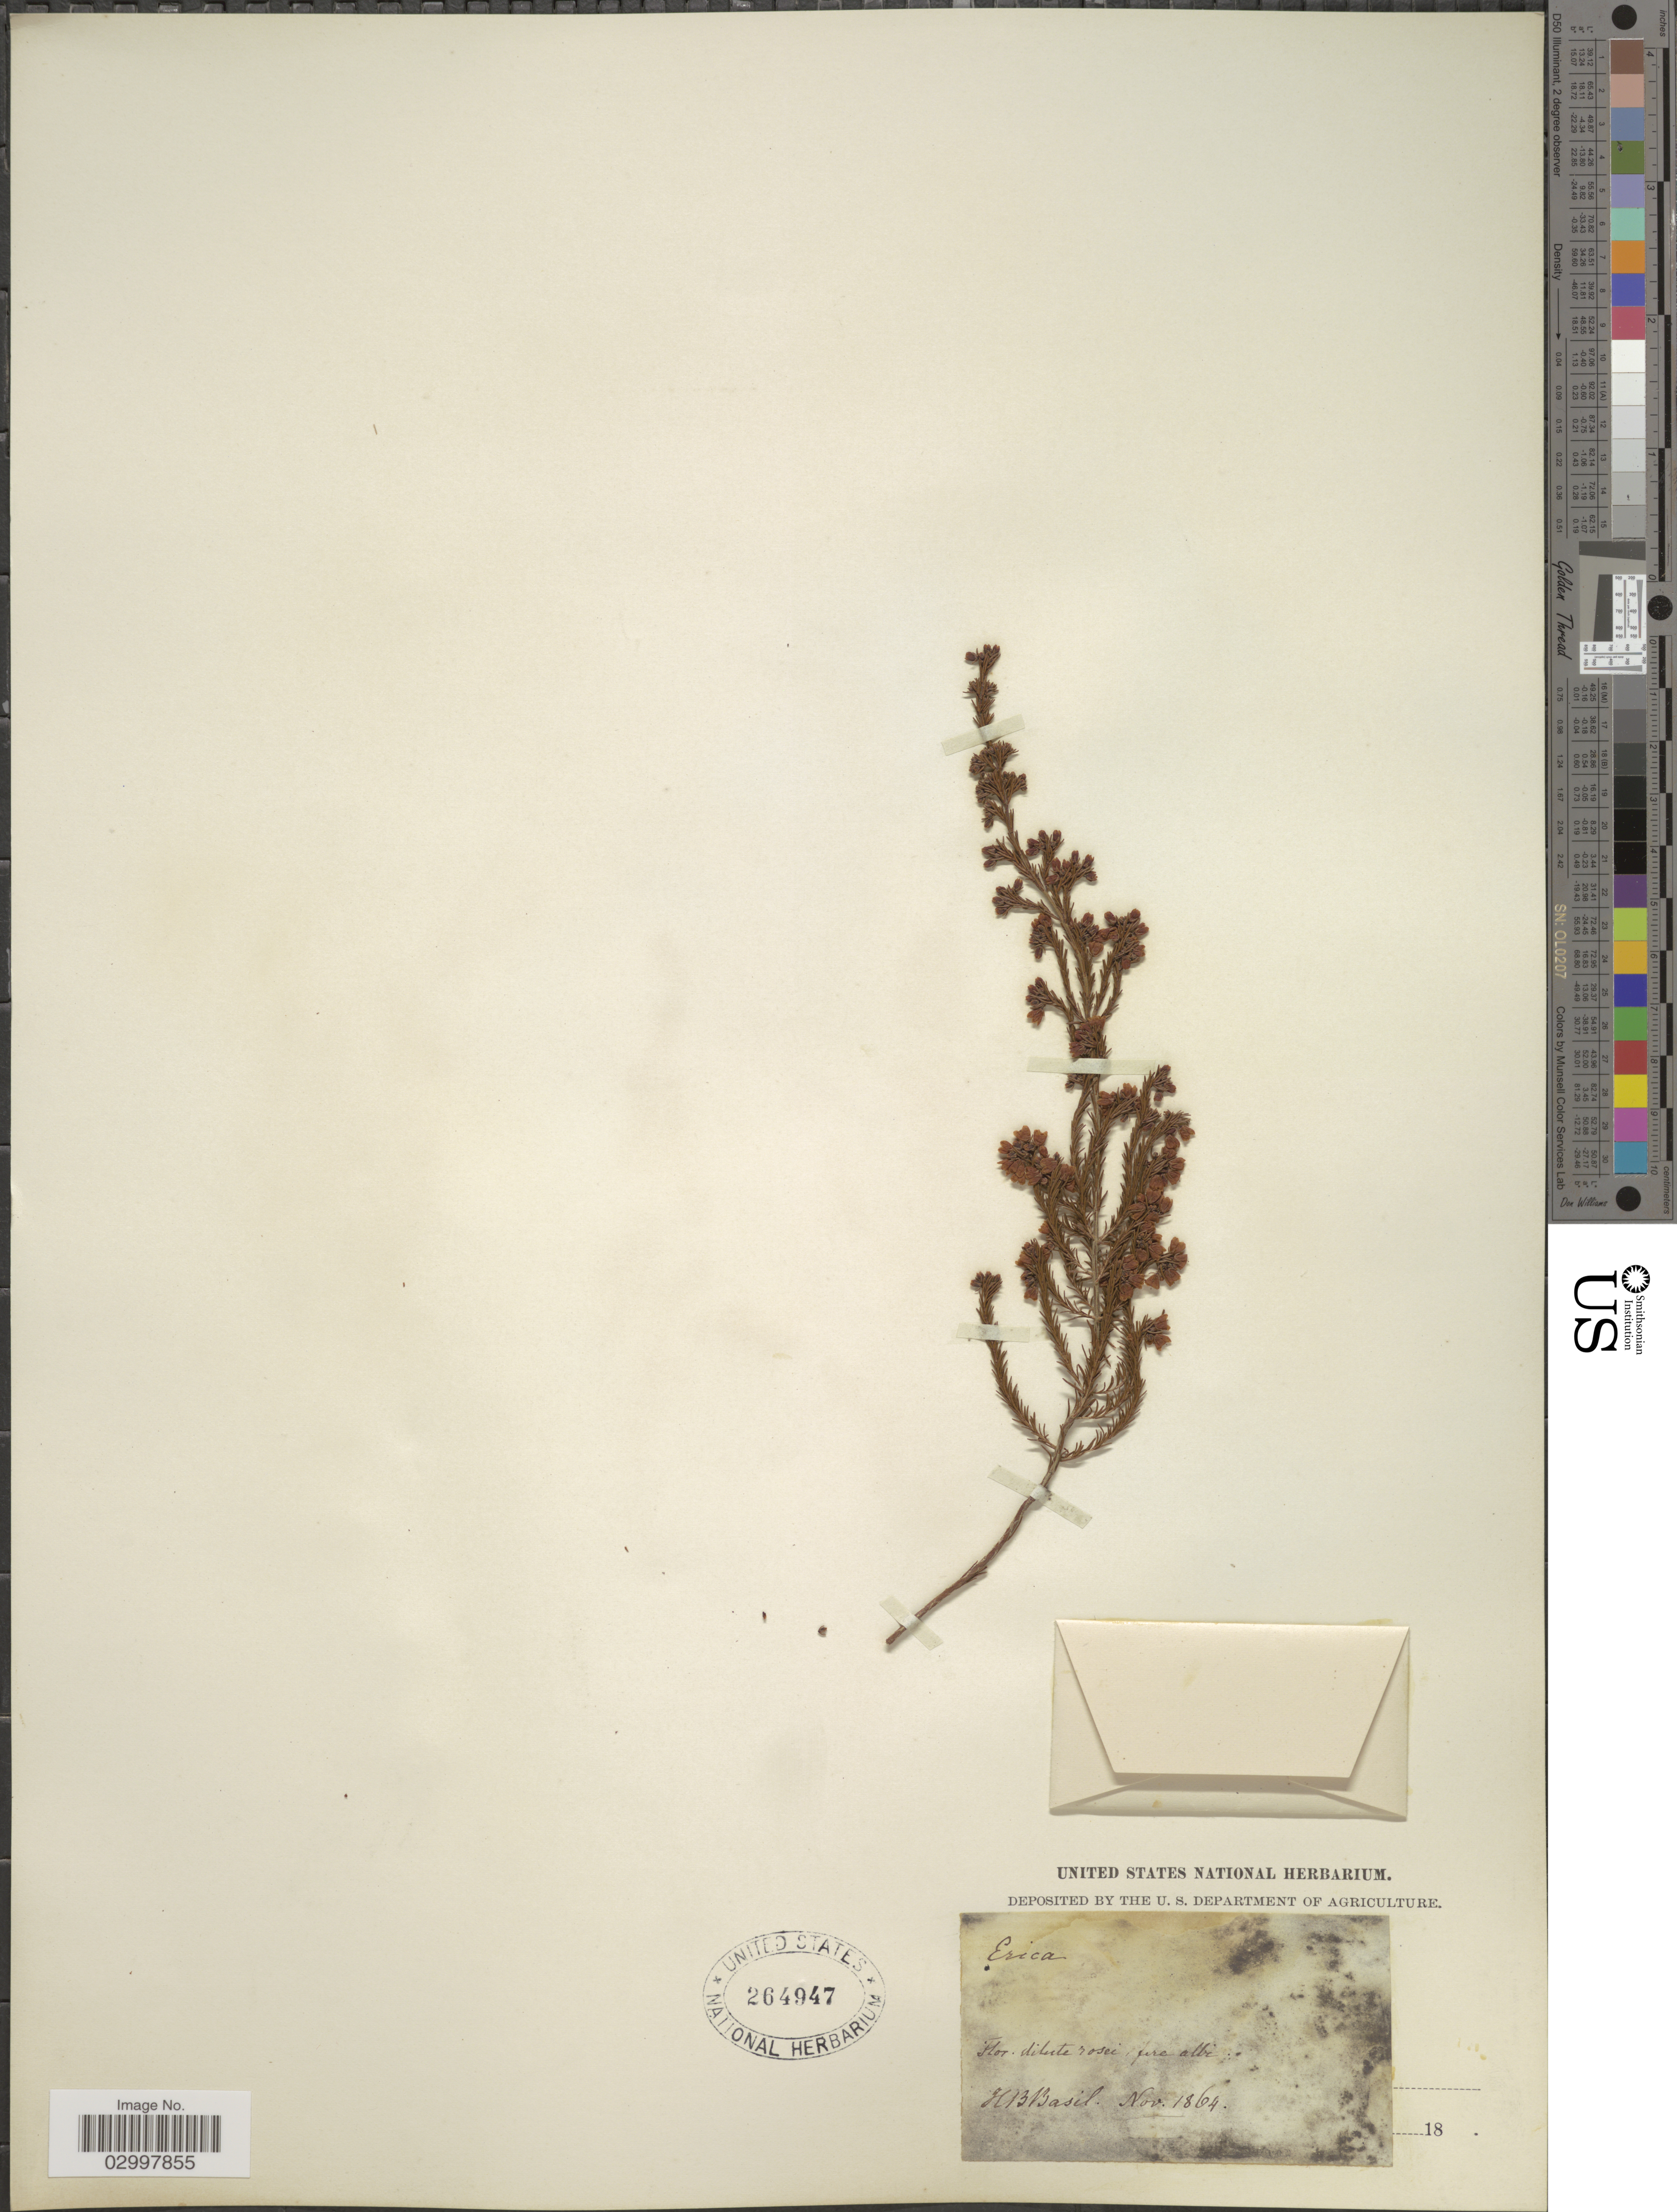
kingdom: Plantae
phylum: Tracheophyta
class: Magnoliopsida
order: Ericales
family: Ericaceae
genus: Erica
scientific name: Erica sp.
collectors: ex herb. United States National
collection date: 1864-11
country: Switzerland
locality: HB Basil.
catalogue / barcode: US 264947